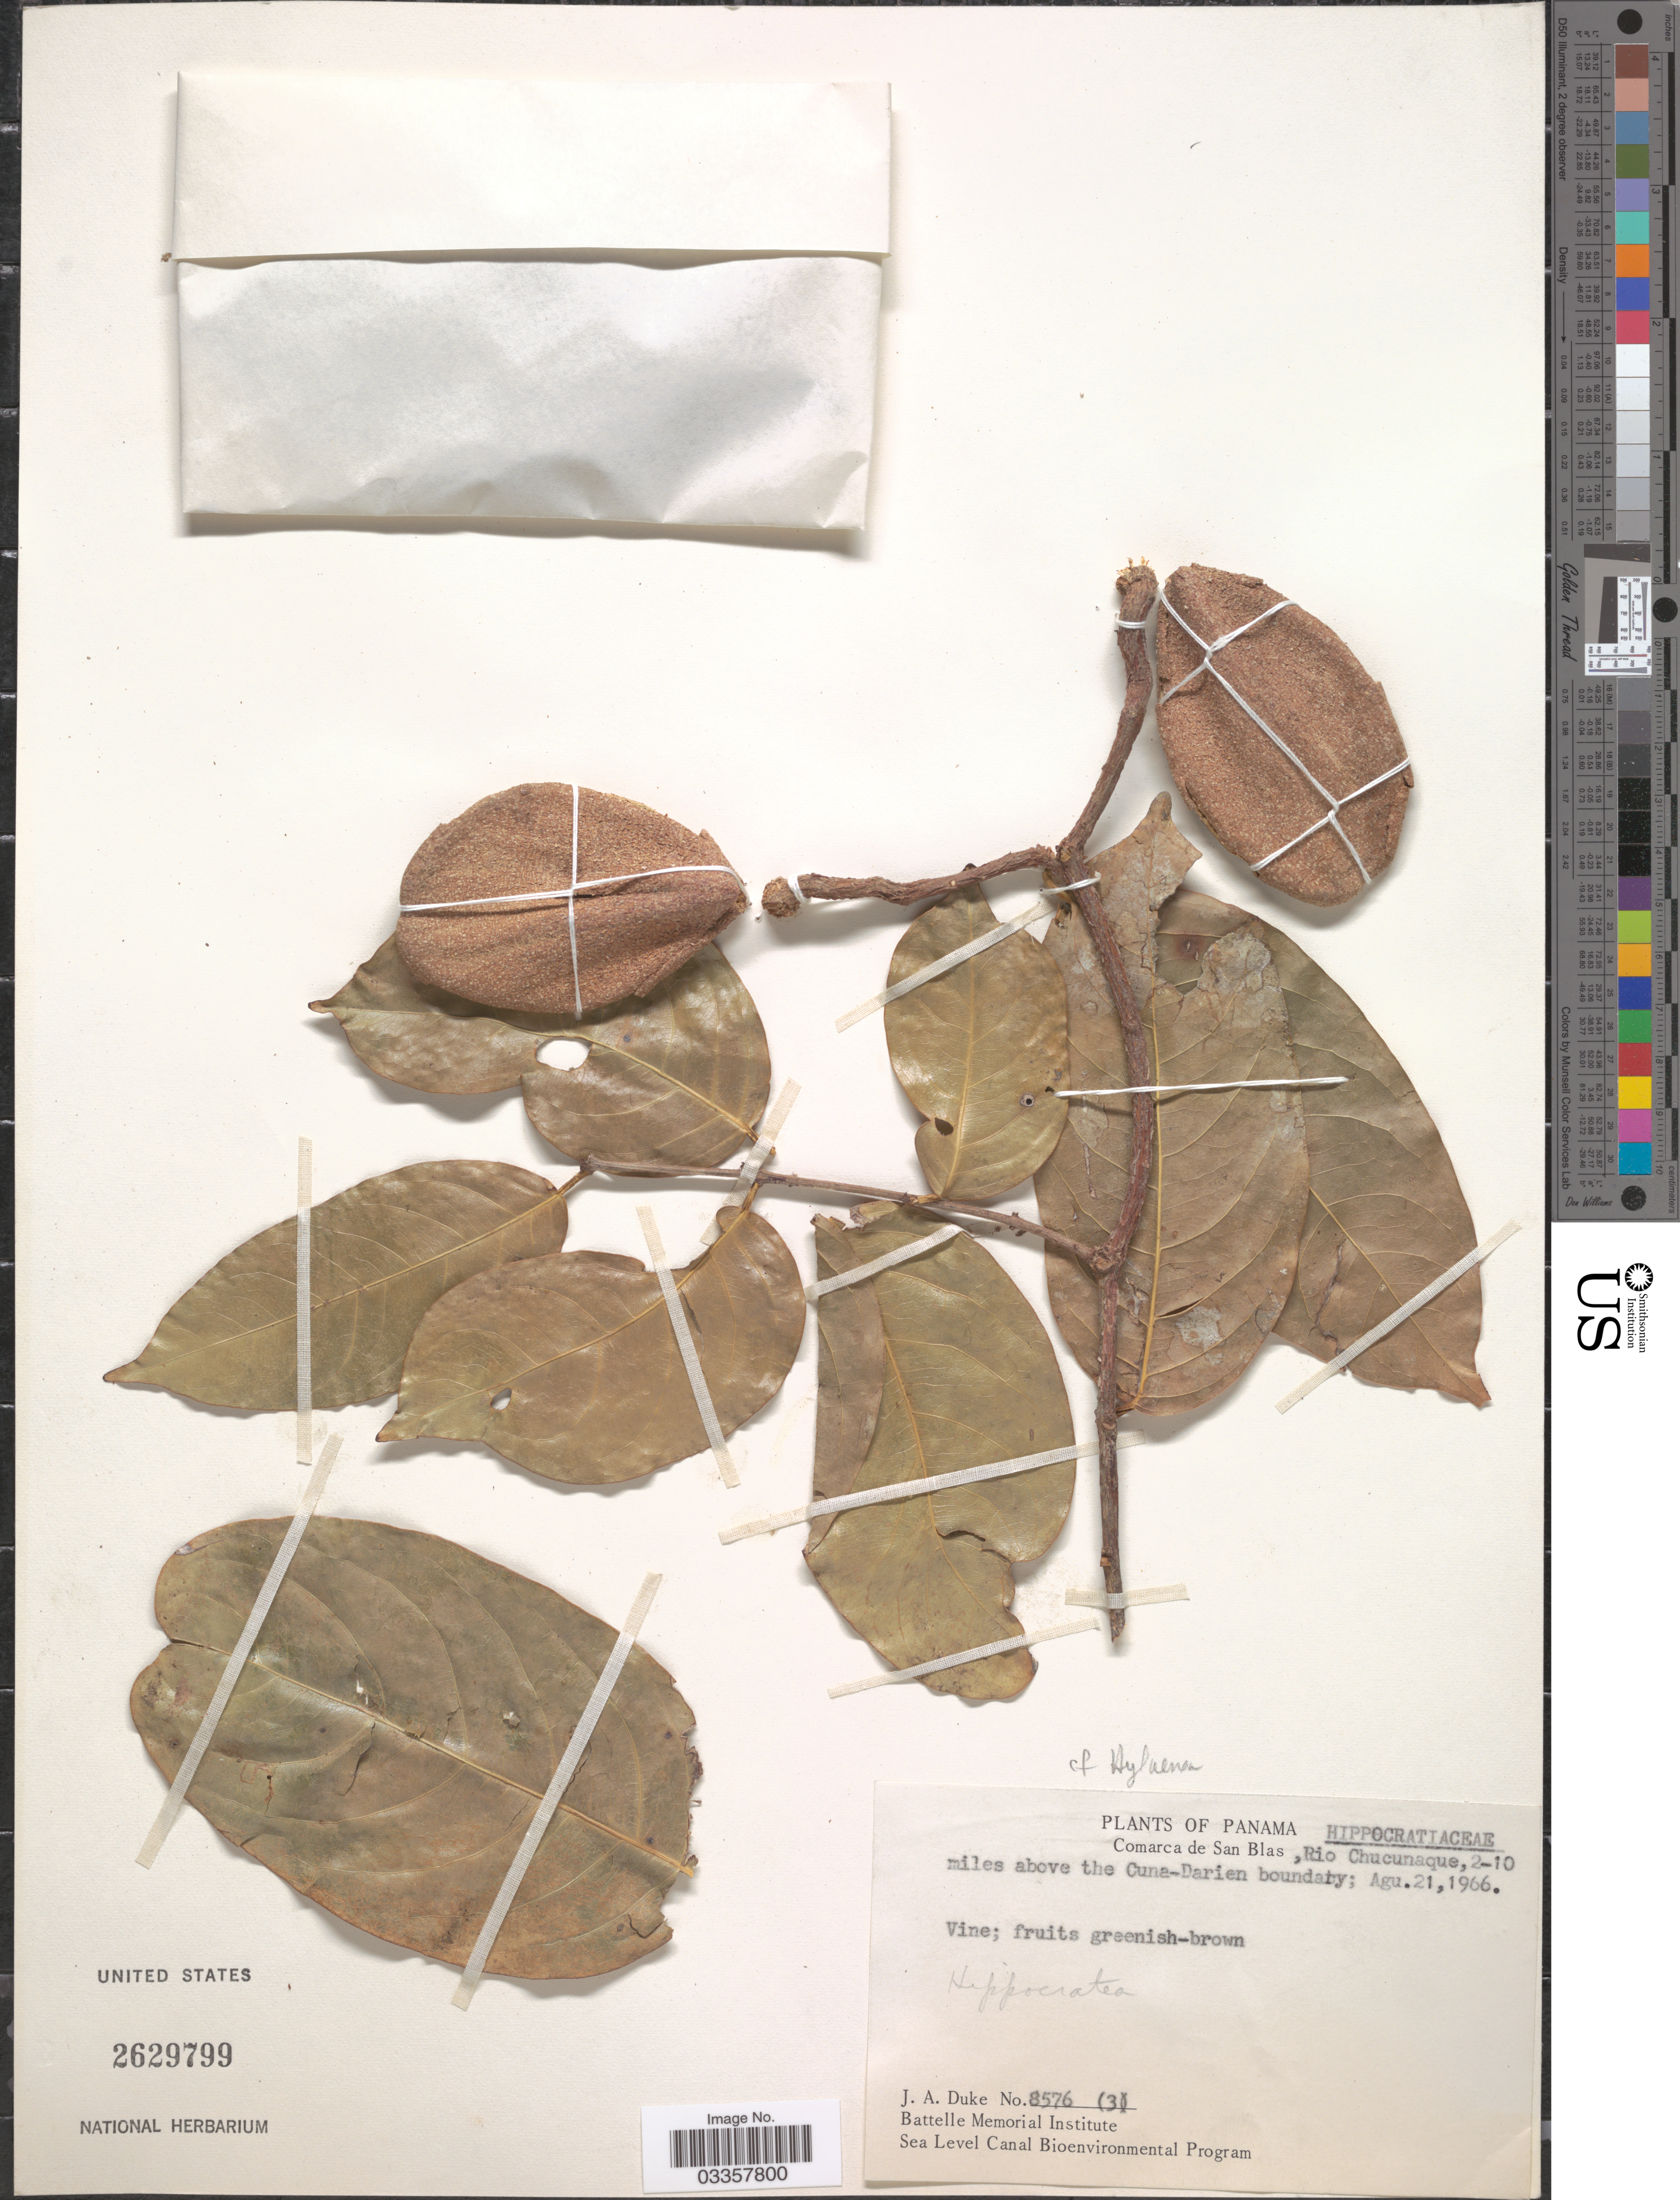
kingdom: Plantae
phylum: Tracheophyta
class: Magnoliopsida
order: Celastrales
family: Celastraceae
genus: Hylenaea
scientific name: Hylenaea praecelsa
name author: (Miers) A.C. Sm.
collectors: J. A. Duke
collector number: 8576 (3)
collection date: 1966-08-21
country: Panama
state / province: Kuna Yala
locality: Comarca de San Blas, Rio Chucunaque, 2-10 miles above the Cuna-Darien boundary.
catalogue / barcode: US 2629799